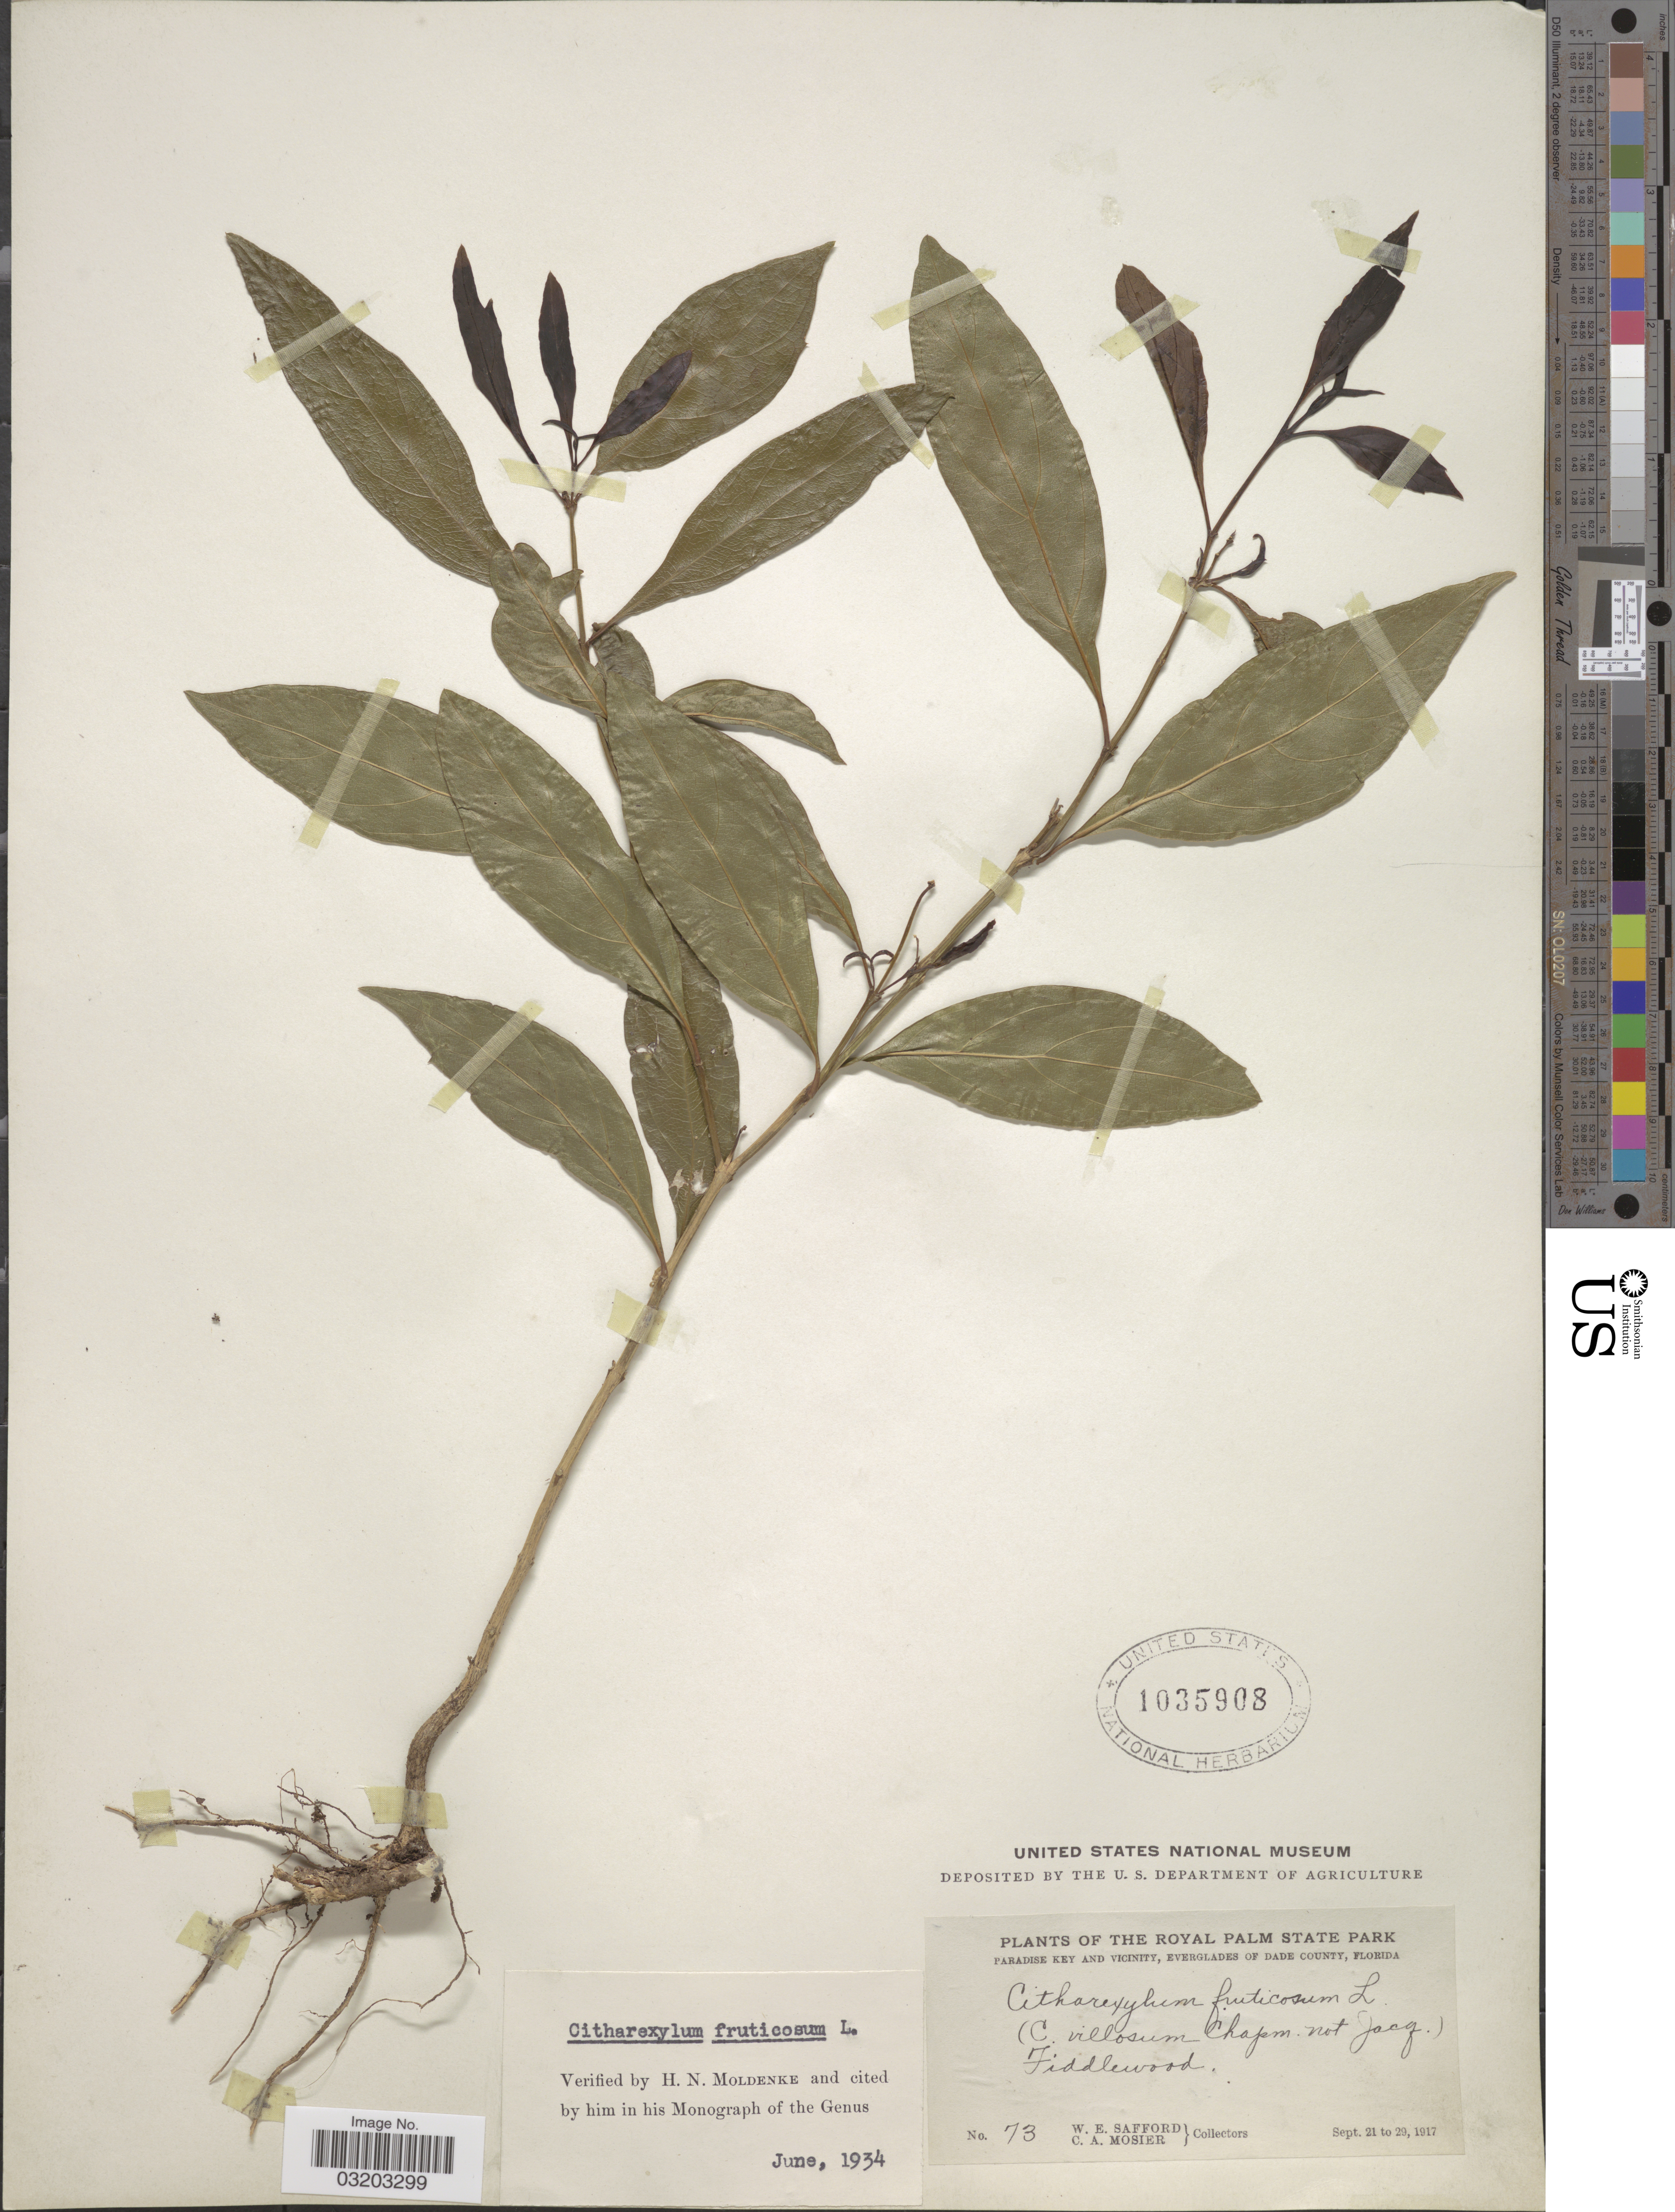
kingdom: Plantae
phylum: Tracheophyta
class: Magnoliopsida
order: Lamiales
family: Verbenaceae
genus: Citharexylum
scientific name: Citharexylum fruticosum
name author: L.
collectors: W. E. Safford & C. A. Mosier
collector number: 73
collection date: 1917-09-21/1917-09-29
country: United States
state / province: Florida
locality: The Royal Palm State Park. Paradise Key and vicinity, Everglades of Dade County. Fiddlewood.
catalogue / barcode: US 1035908